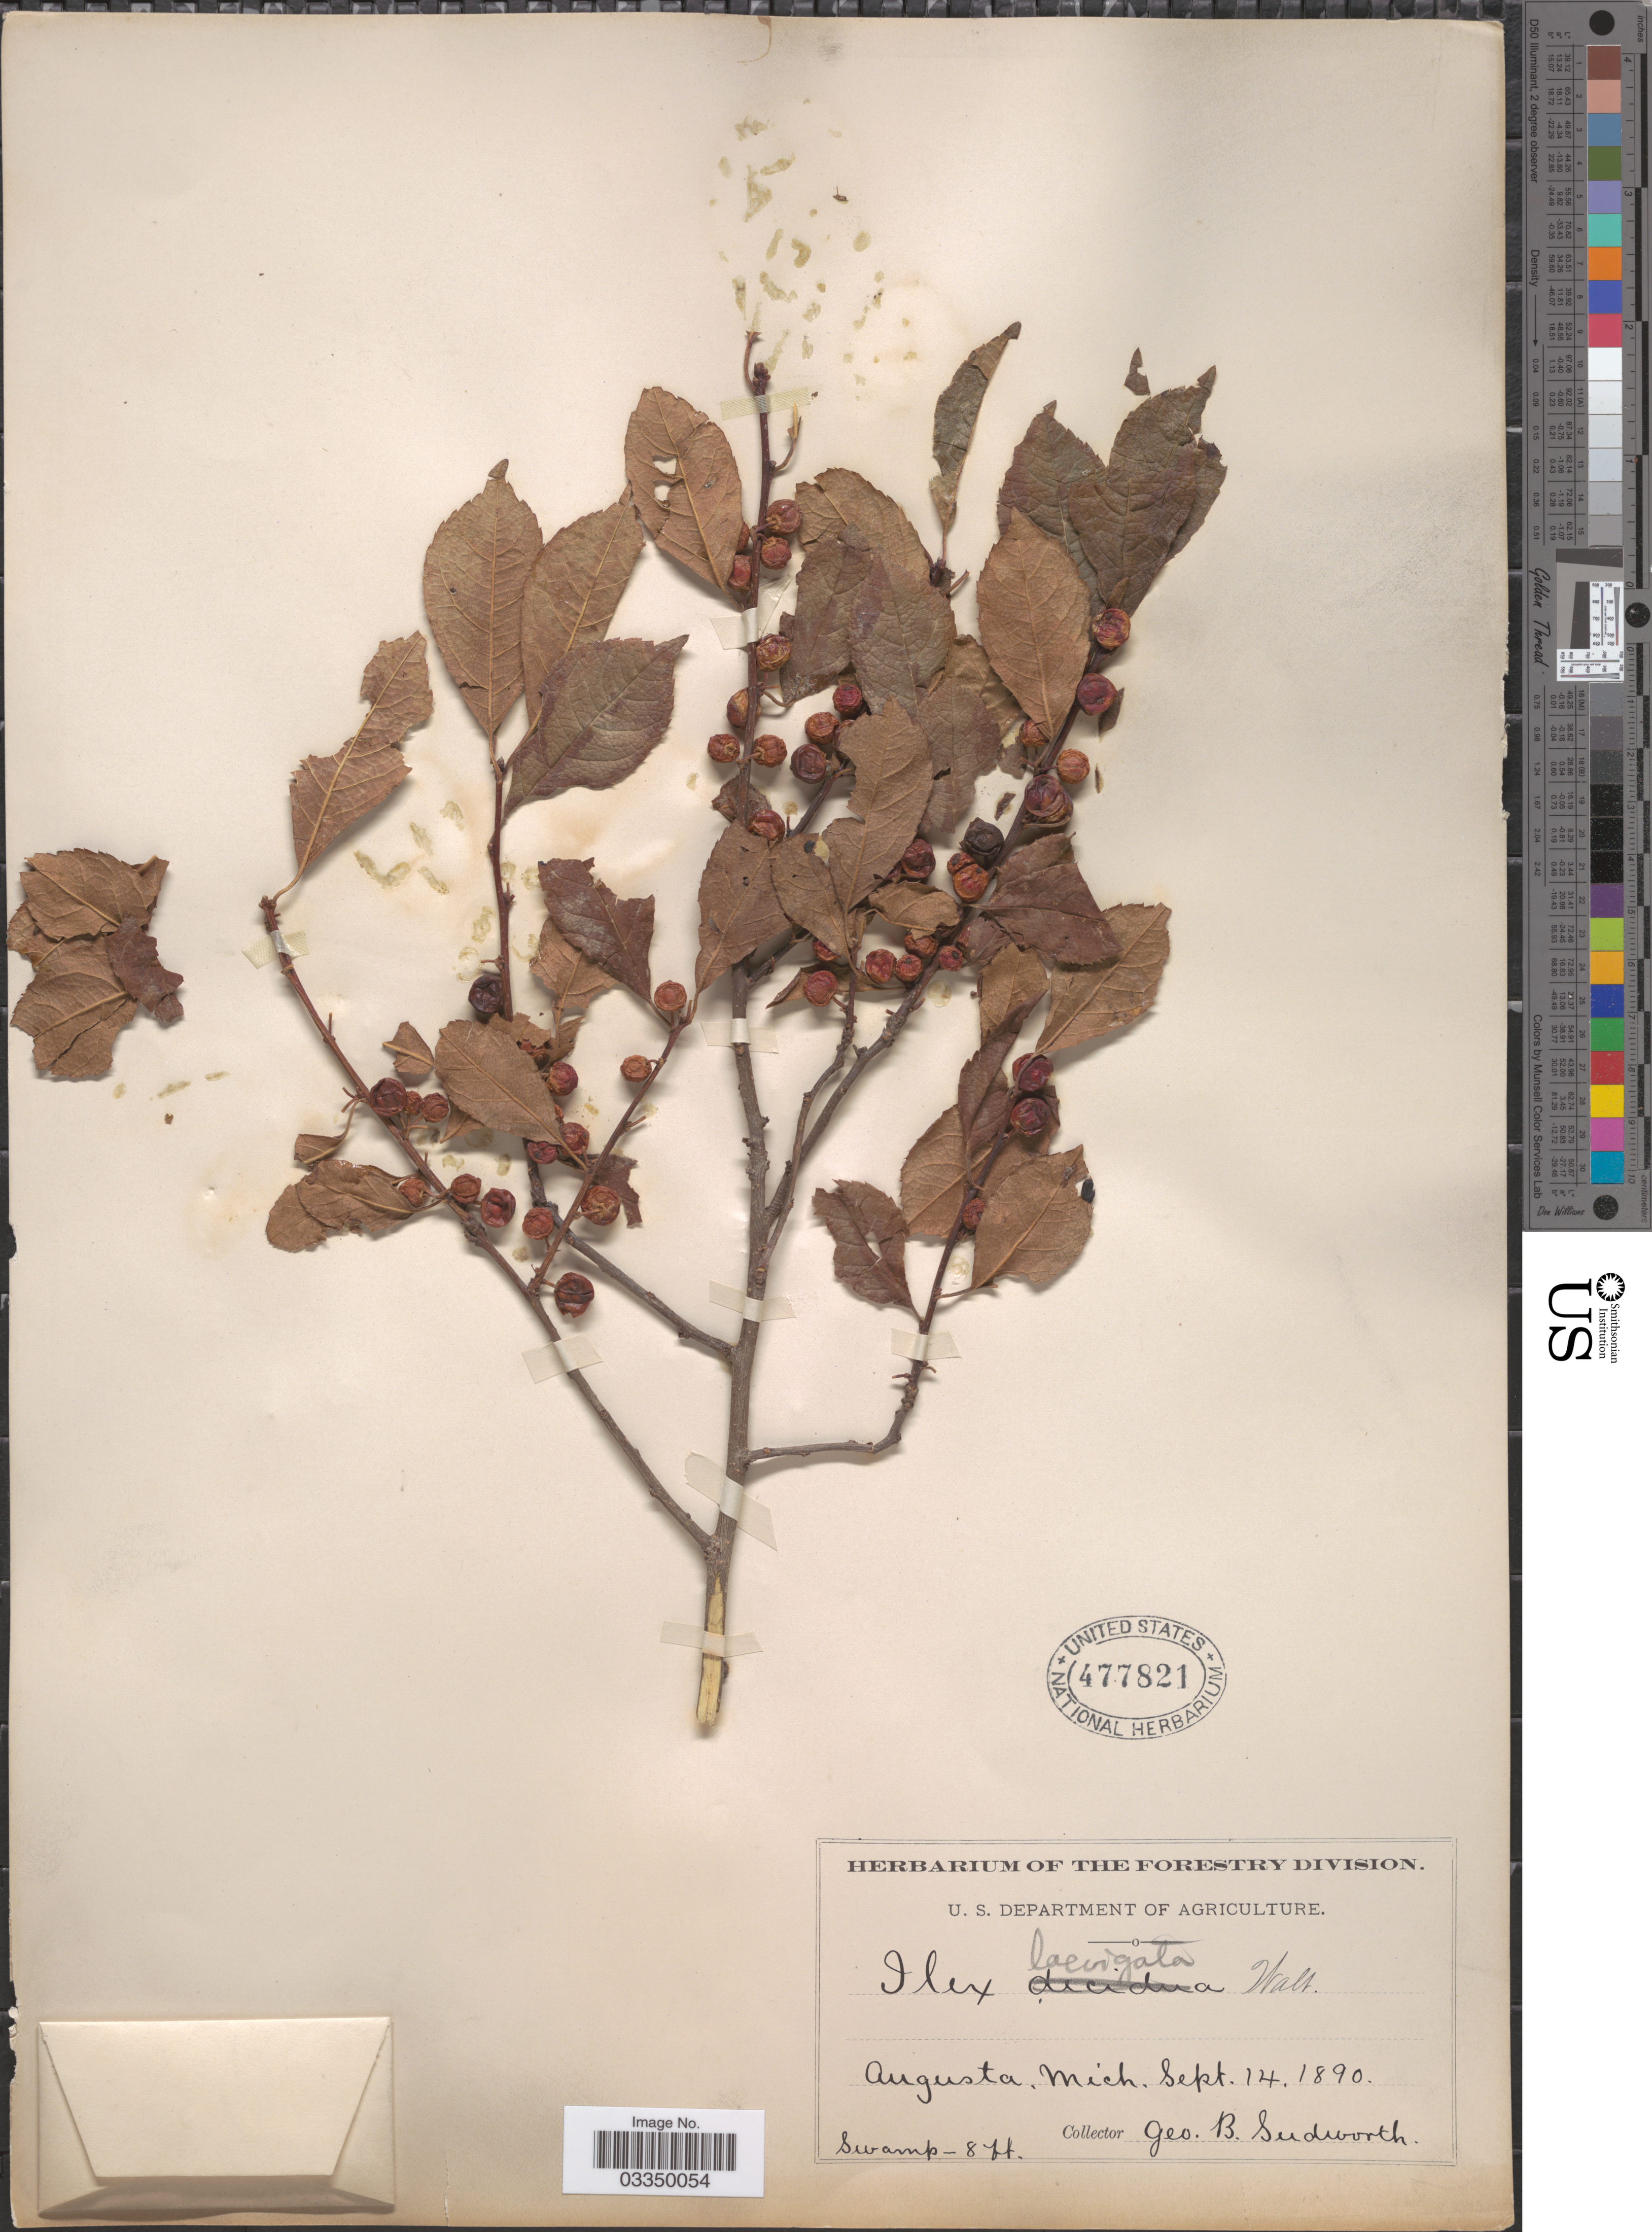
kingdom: Plantae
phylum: Tracheophyta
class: Magnoliopsida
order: Aquifoliales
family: Aquifoliaceae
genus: Ilex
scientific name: Ilex laevigata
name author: (Pursh) A. Gray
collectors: G. B. Sudworth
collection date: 1890-09-14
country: United States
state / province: Michigan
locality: Augusta.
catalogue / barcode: US 477821